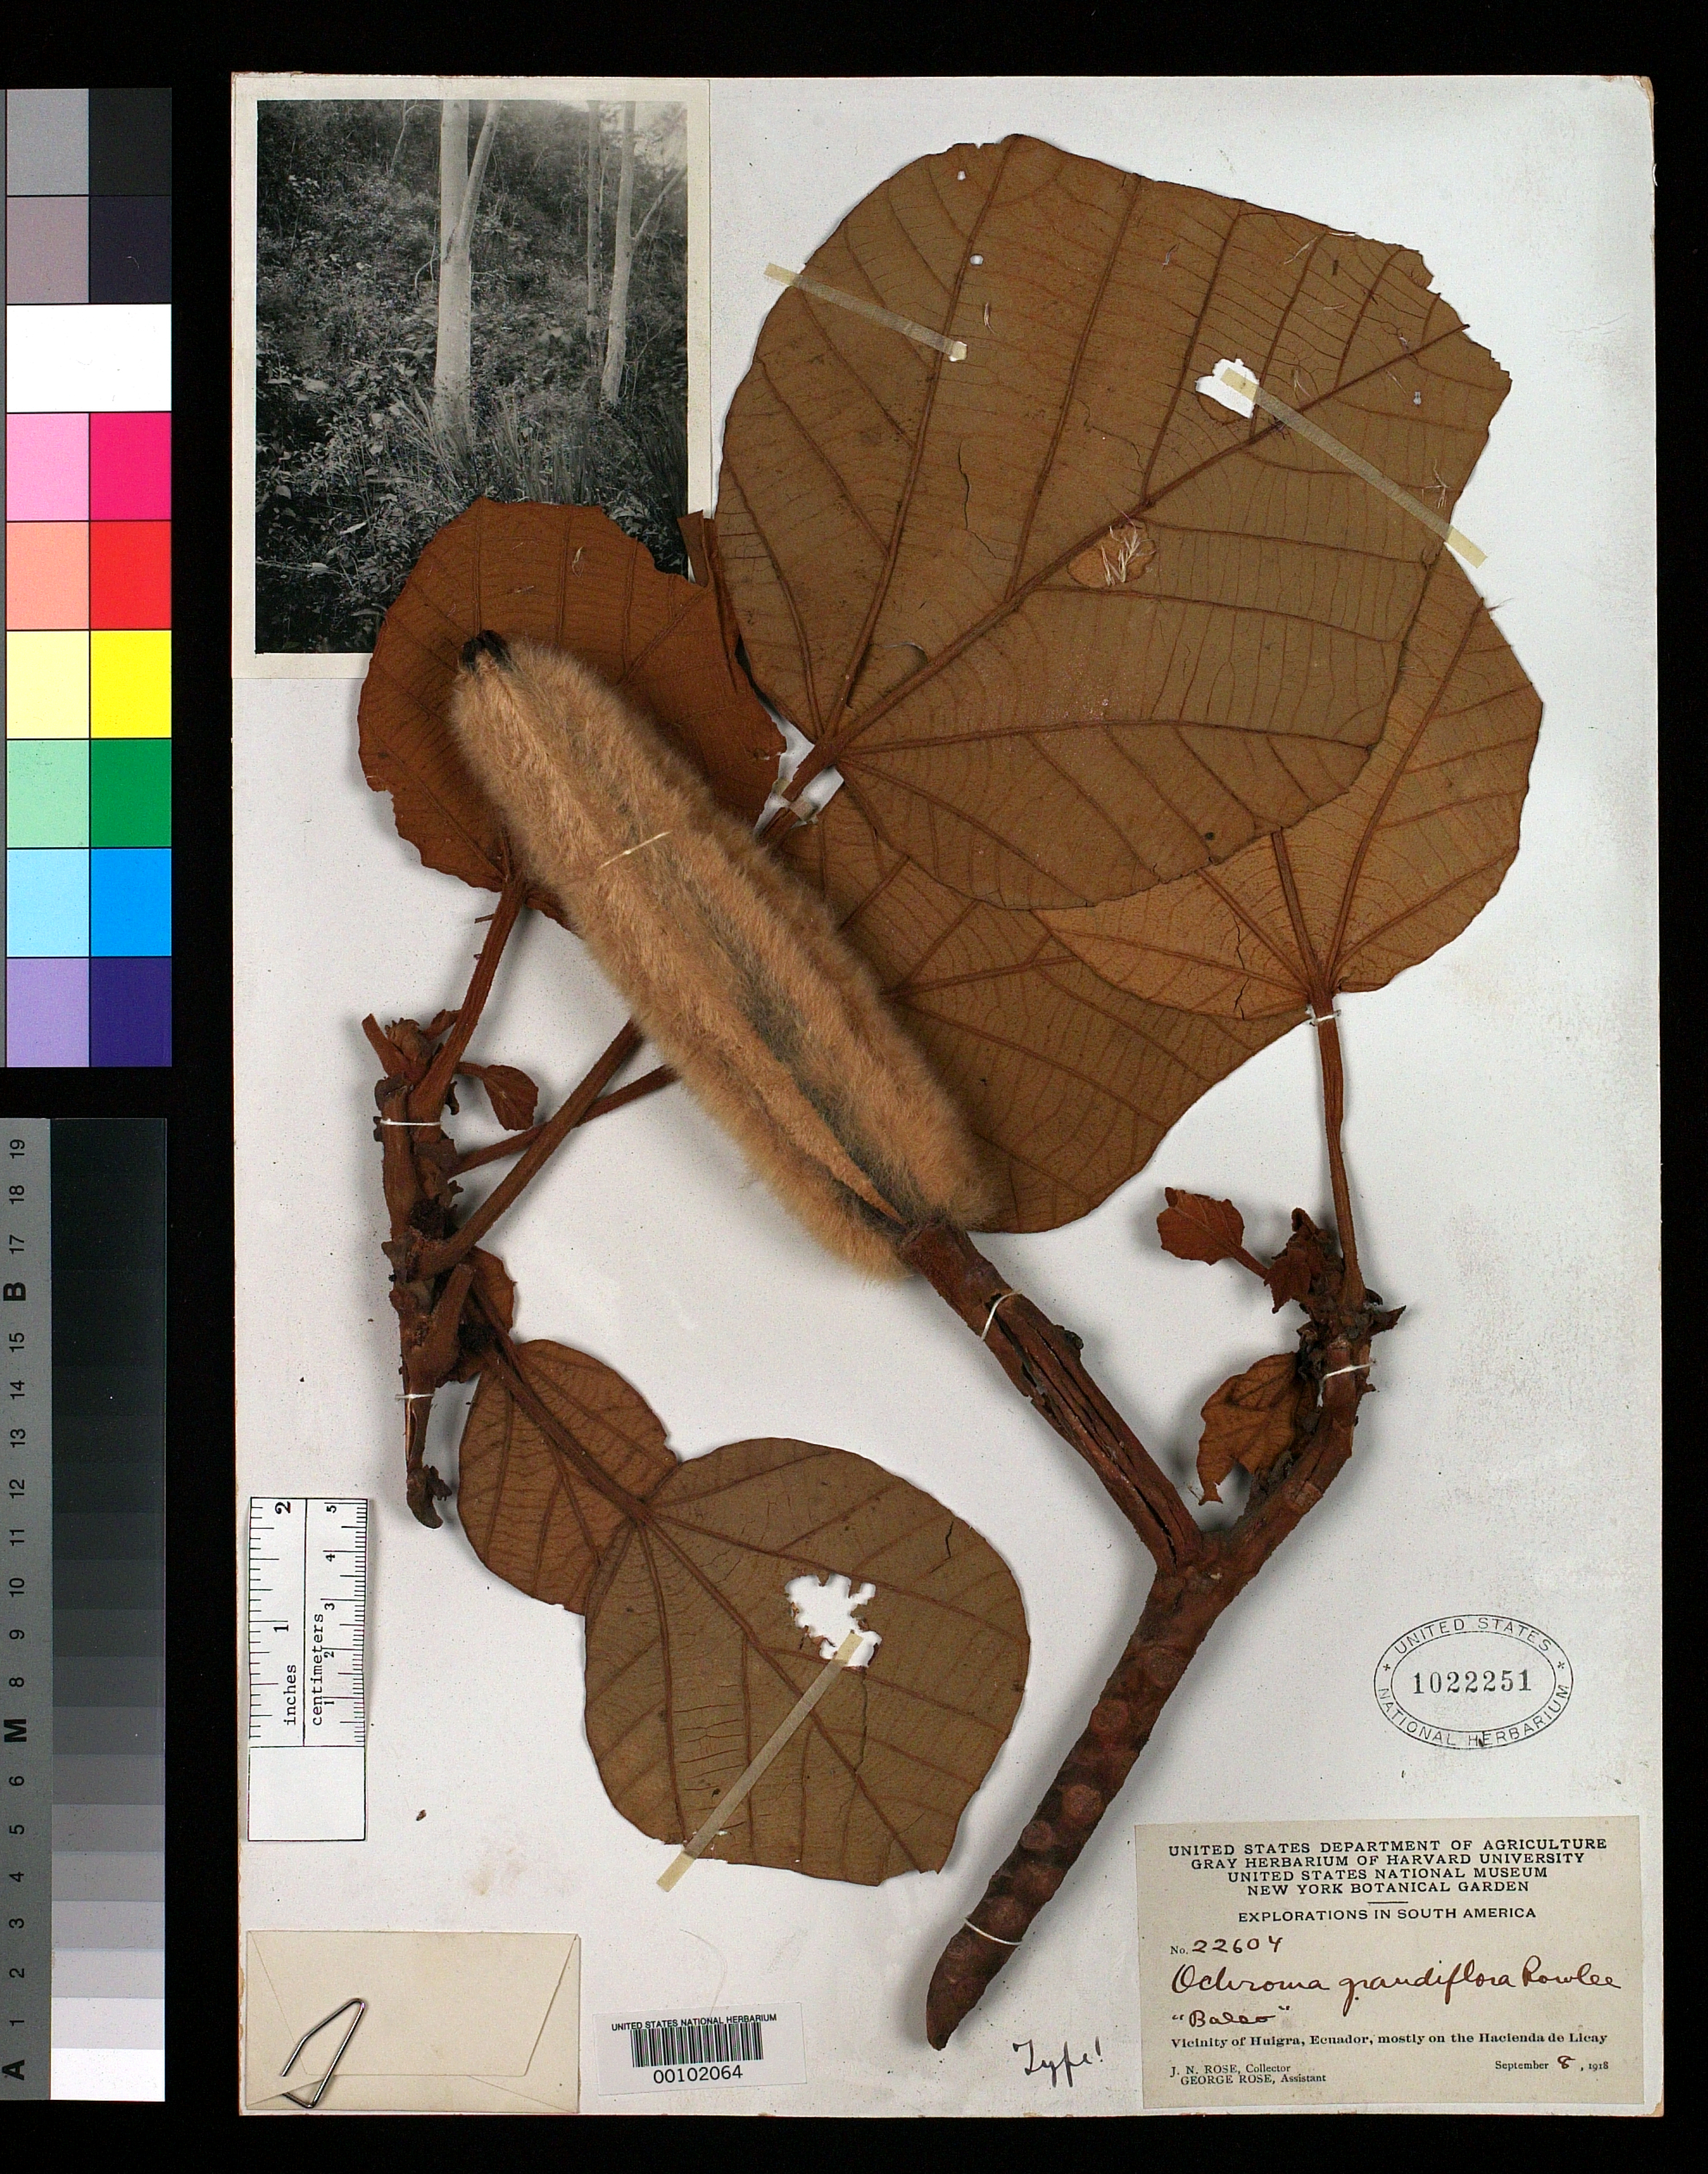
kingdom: Plantae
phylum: Tracheophyta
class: Magnoliopsida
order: Malvales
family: Malvaceae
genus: Ochroma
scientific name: Ochroma grandiflora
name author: Rowlee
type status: Holotype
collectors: J. N. Rose & G. Rose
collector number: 22604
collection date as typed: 08 Sep 1918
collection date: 1918-09-08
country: Ecuador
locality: Below Huigra, Hacienda de Licay.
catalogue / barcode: US 1022251